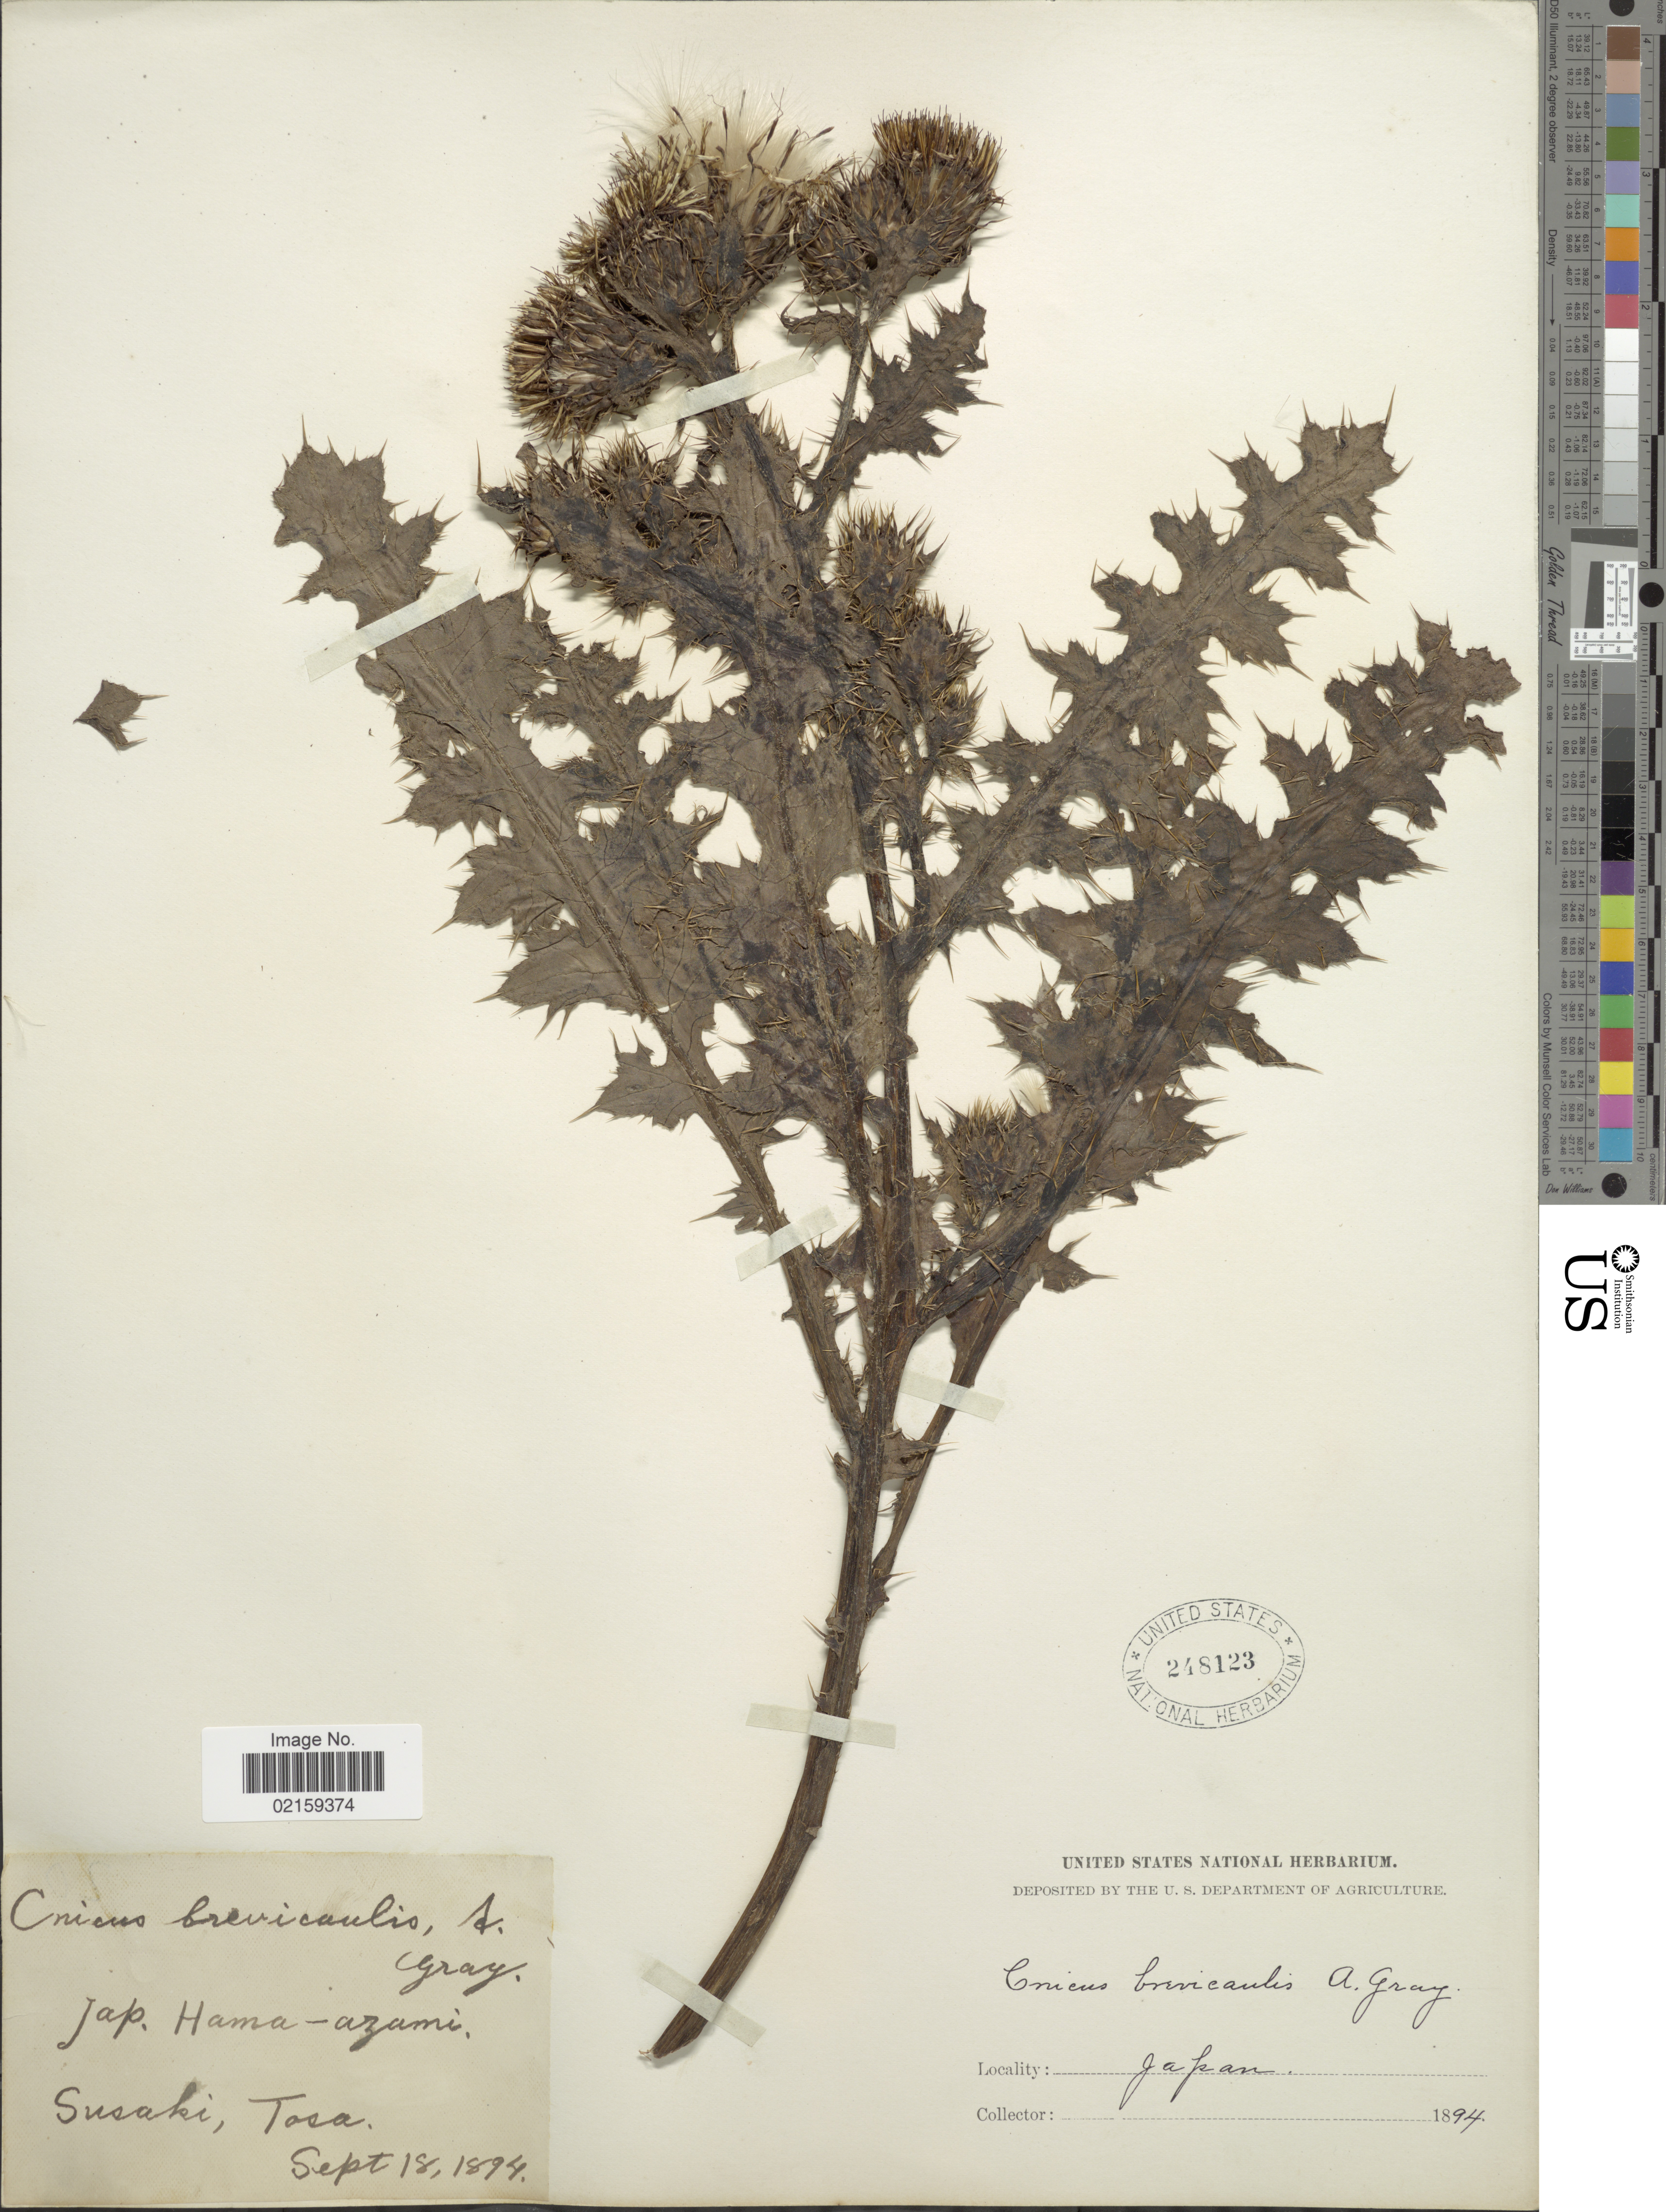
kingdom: Plantae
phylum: Tracheophyta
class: Magnoliopsida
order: Asterales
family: Asteraceae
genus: Cirsium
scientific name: Cirsium brevicaule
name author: A. Gray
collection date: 1894-09-18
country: Japan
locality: Susaki, Tosa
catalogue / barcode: US 248123